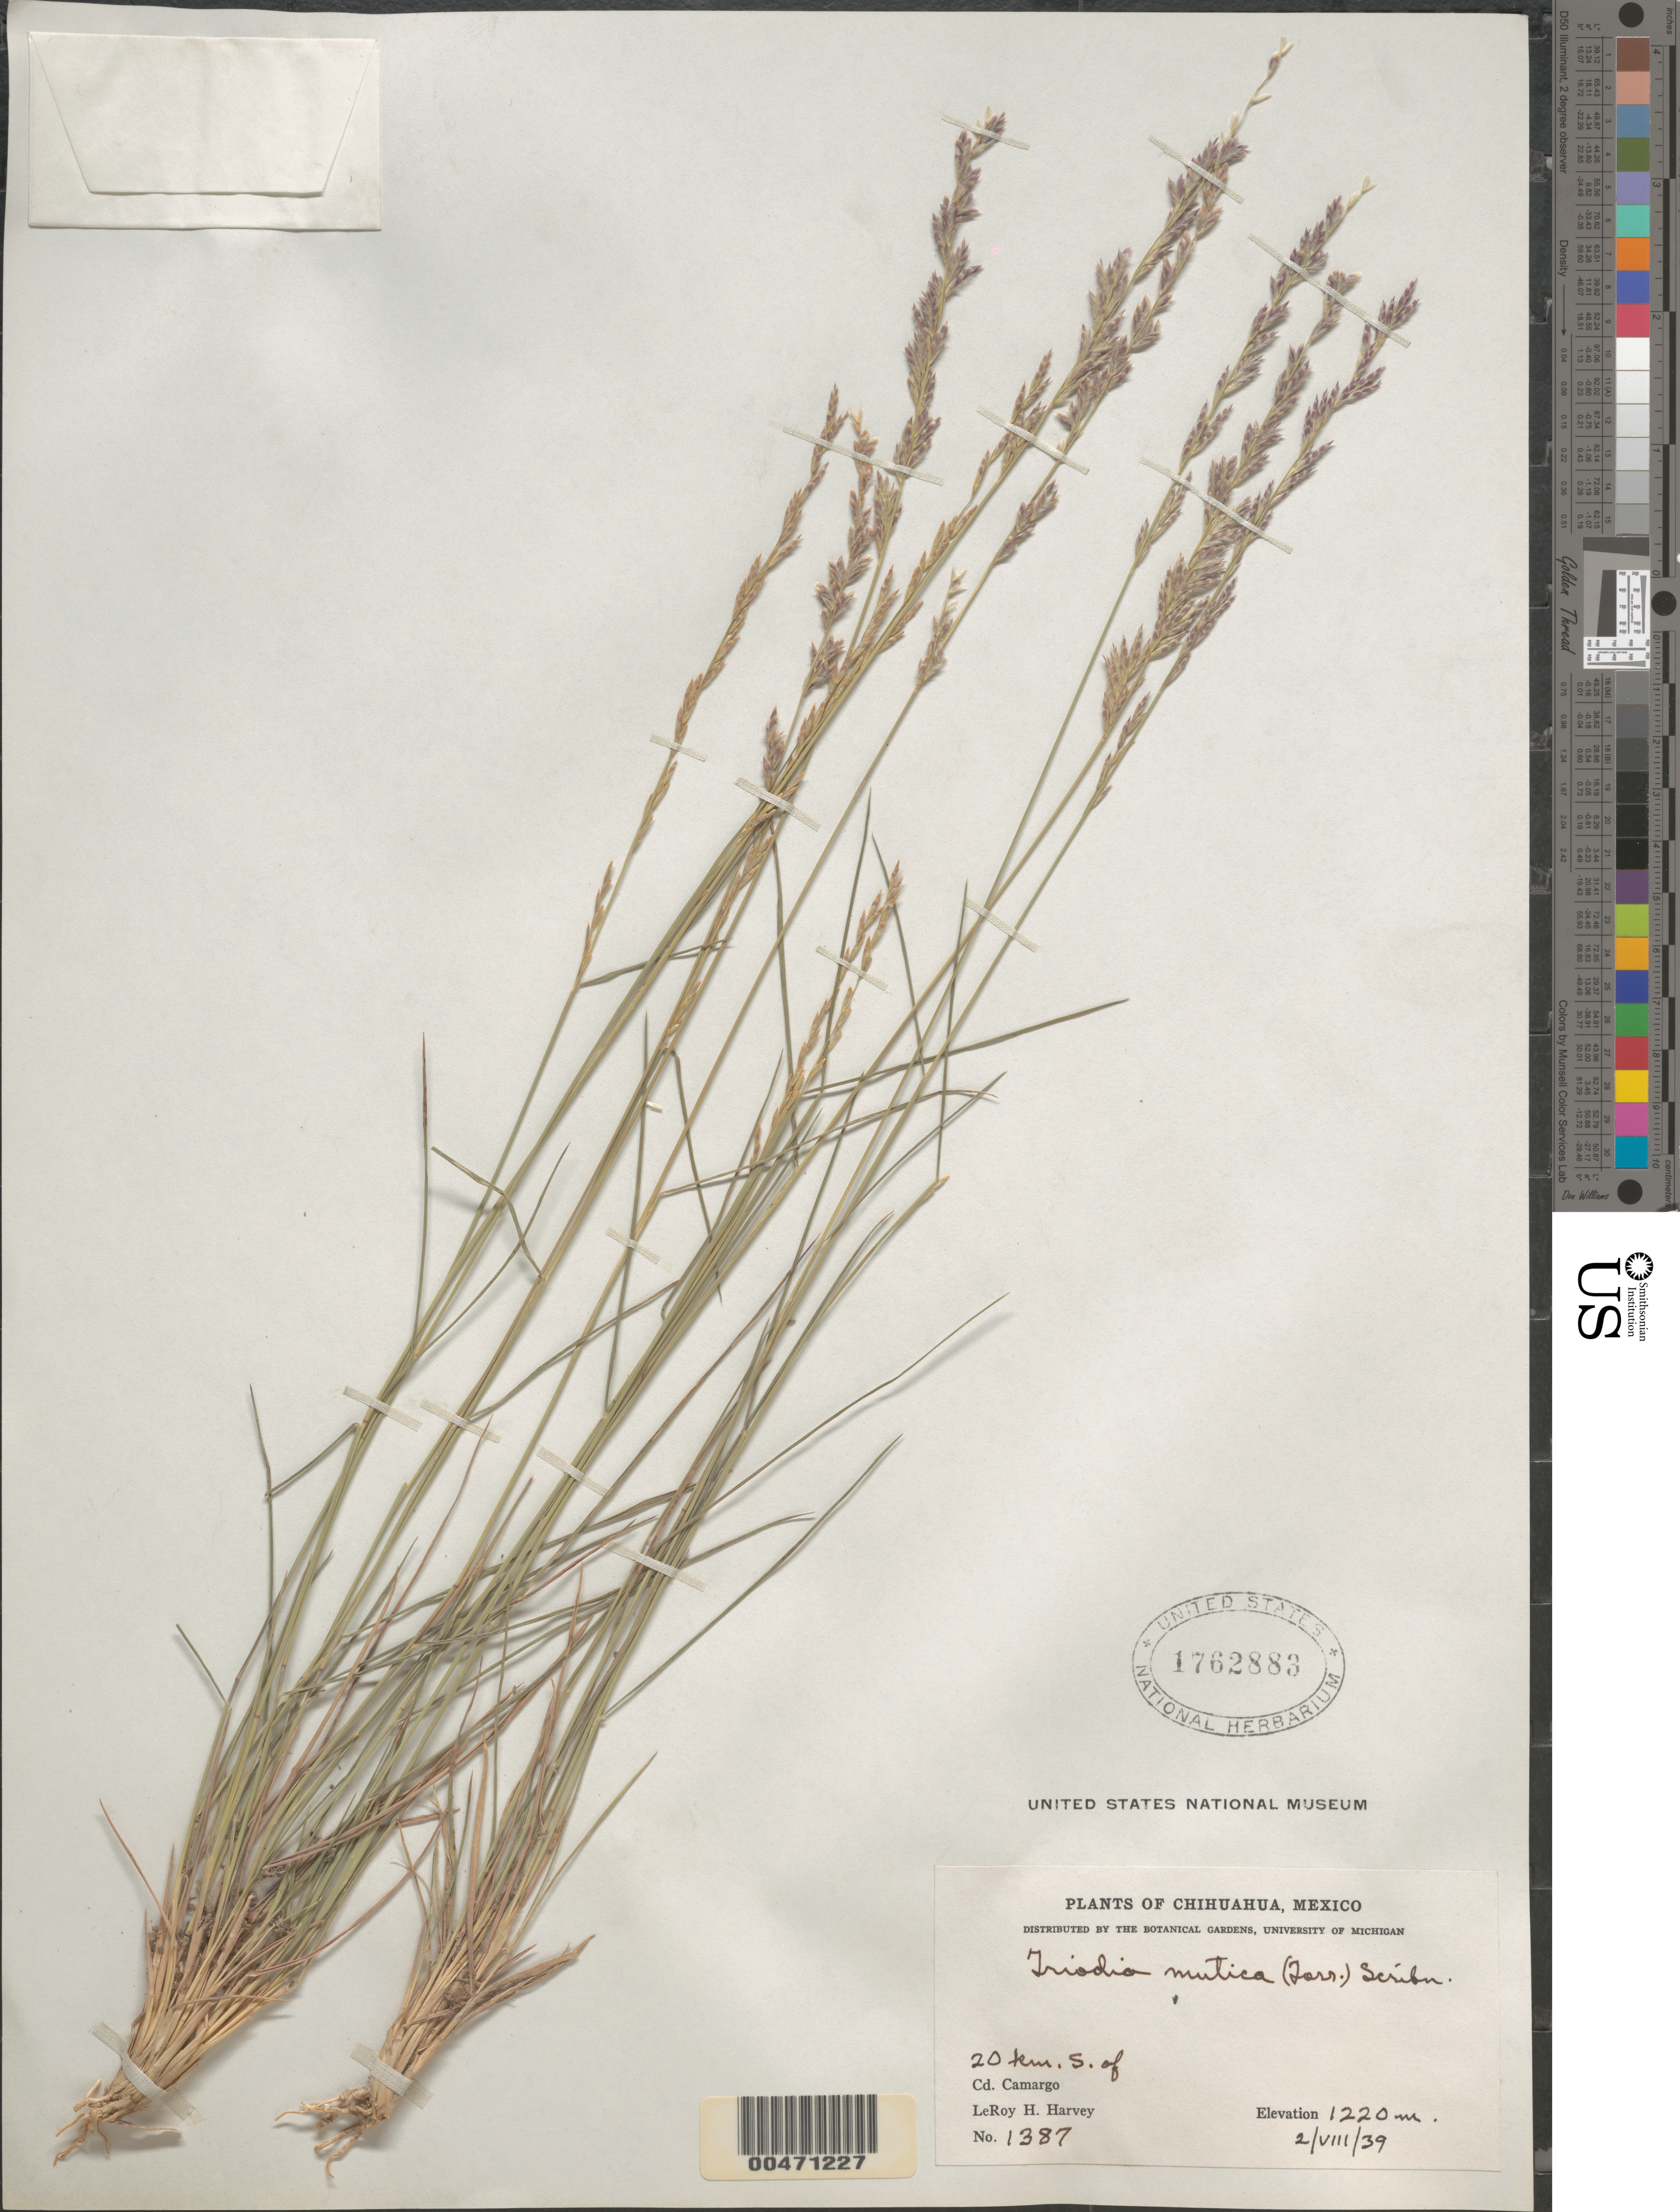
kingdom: Plantae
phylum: Tracheophyta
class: Liliopsida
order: Poales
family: Poaceae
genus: Tridens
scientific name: Tridens muticus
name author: (Torr.) Nash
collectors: L. H. Harvey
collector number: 1387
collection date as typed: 2 Aug 1939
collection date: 1939-08-02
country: Mexico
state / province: Chihuahua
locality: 20 km S of Cd. Camargo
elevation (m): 1220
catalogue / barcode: US 1762883